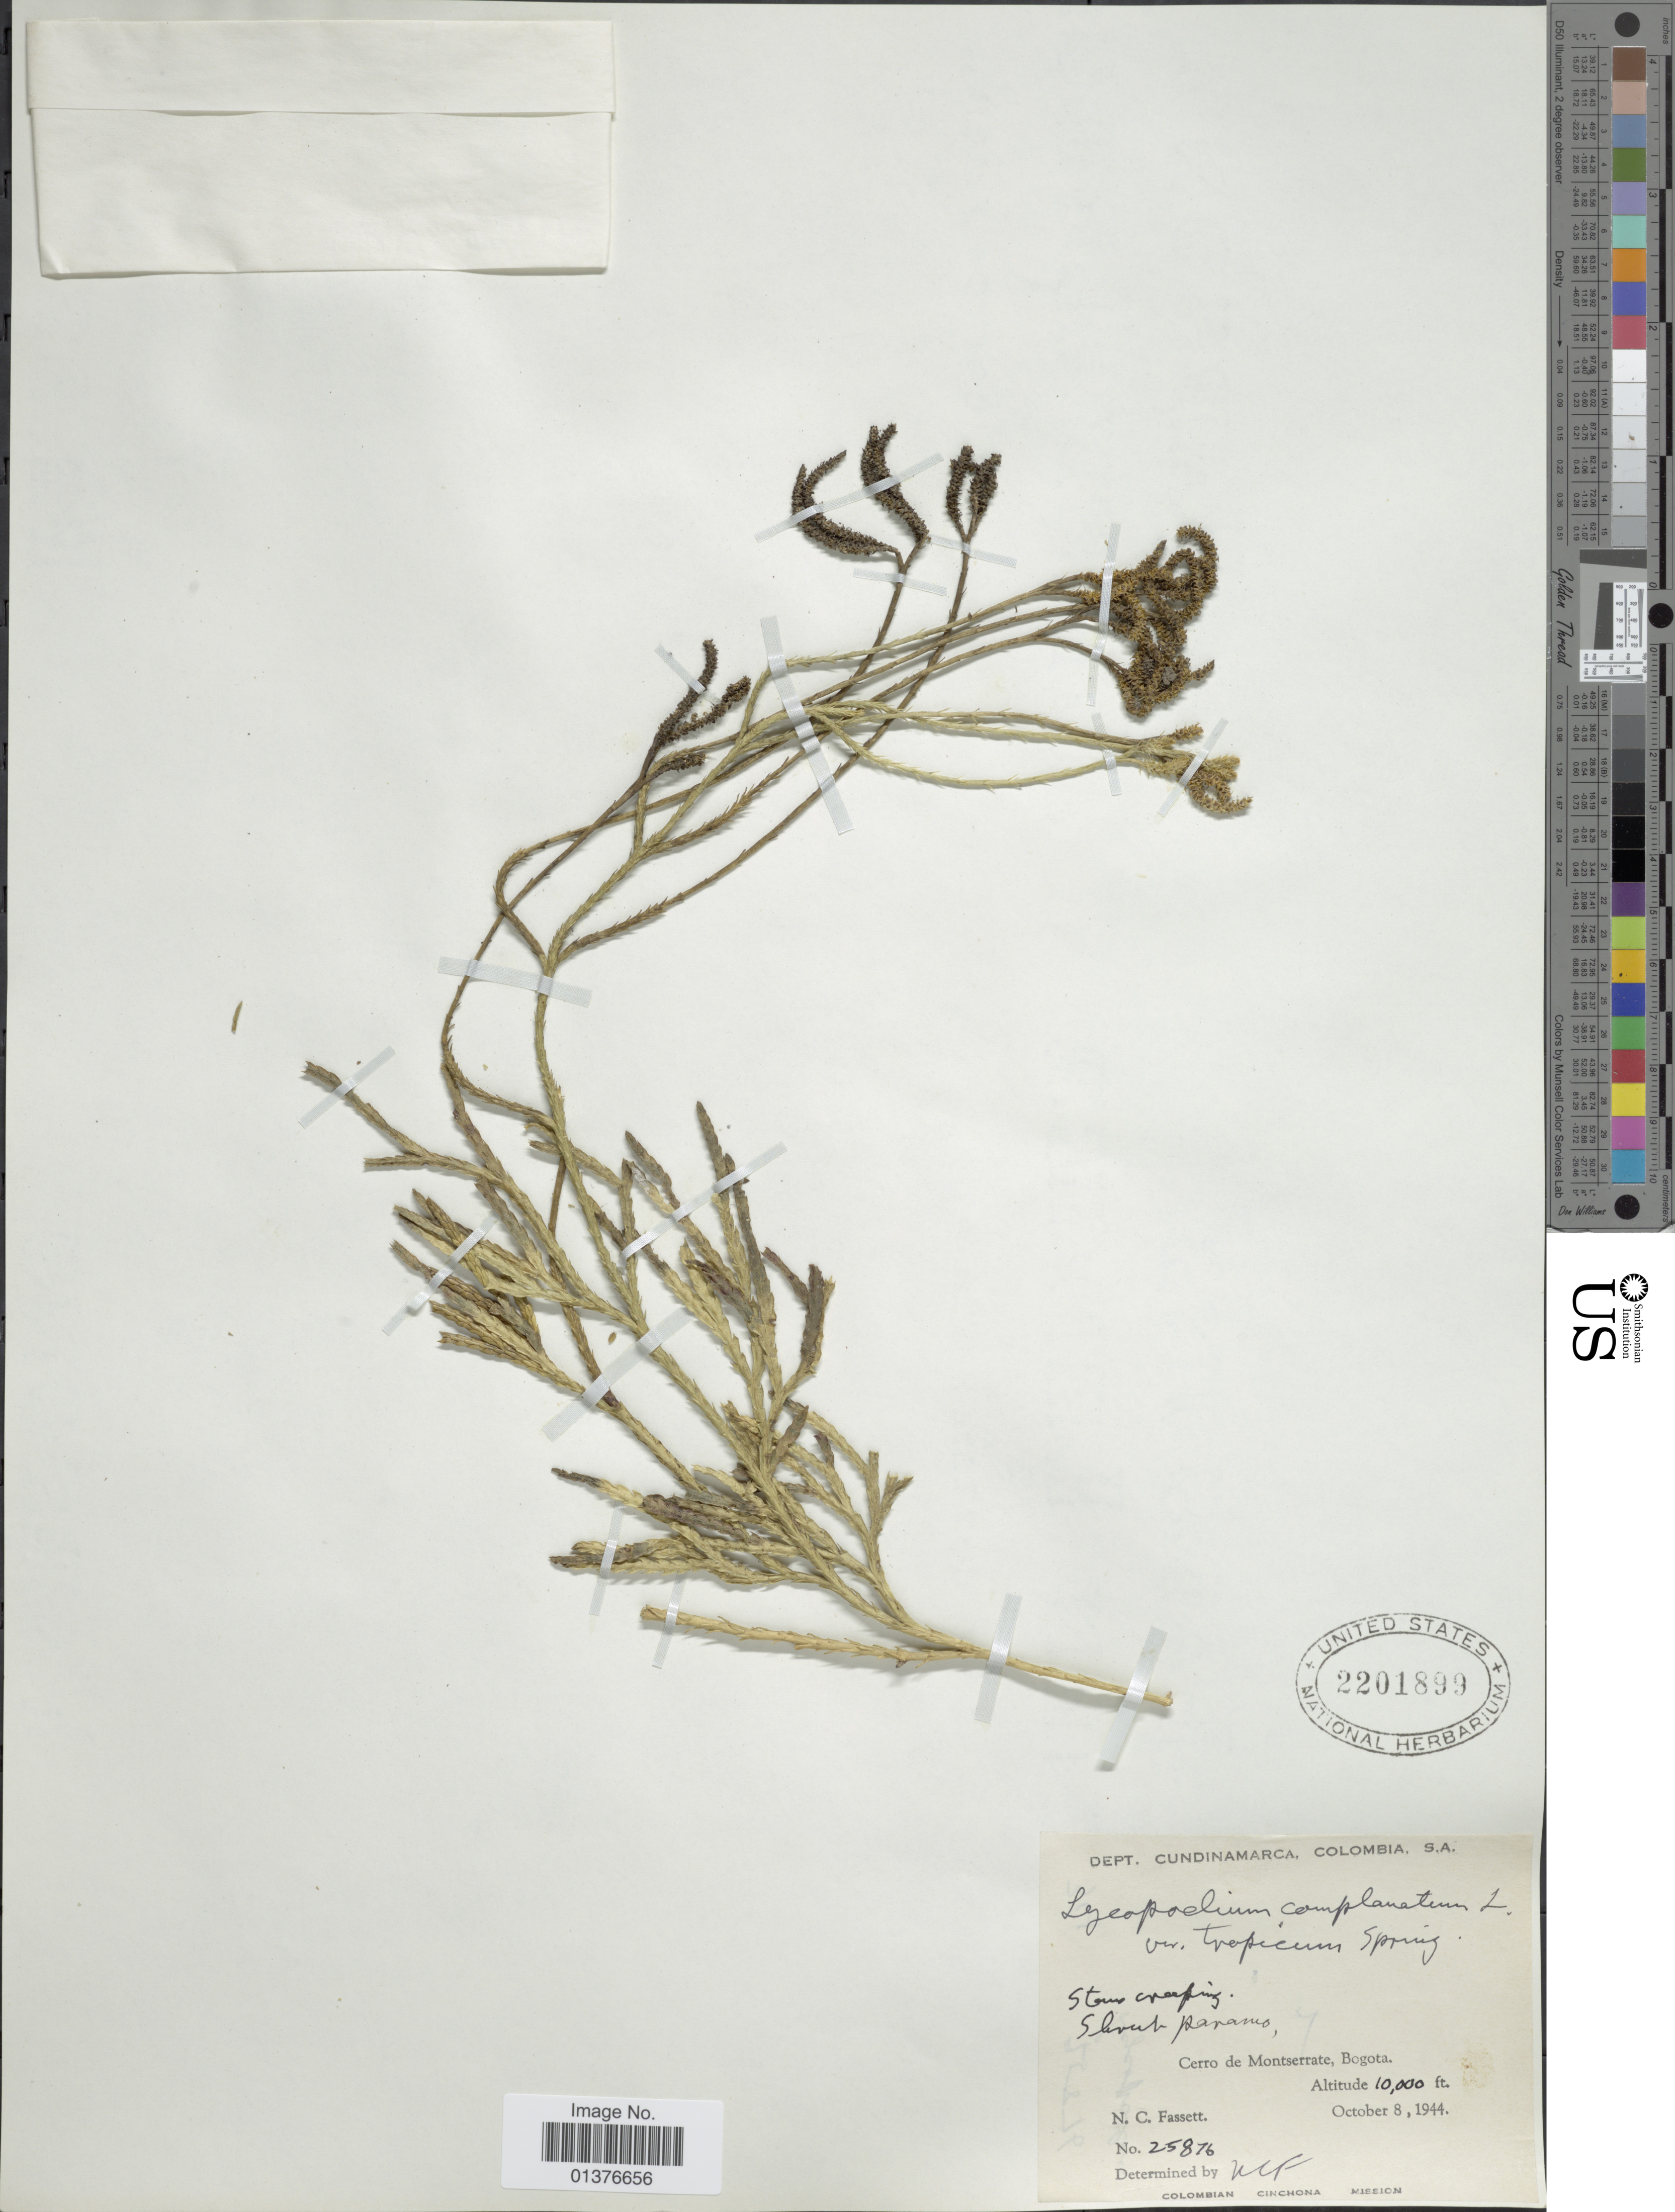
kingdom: Plantae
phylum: Tracheophyta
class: Lycopodiopsida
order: Lycopodiales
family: Lycopodiaceae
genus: Diphasiastrum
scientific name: Diphasiastrum thyoides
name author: (Humb. & Bonpl. ex Willd.) Holub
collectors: N. C. Fassett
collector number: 25876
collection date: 1944-10-08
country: Colombia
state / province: Cundinamarca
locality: Cerro de Montserrate, Bogota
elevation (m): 3048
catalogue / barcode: US 2201899